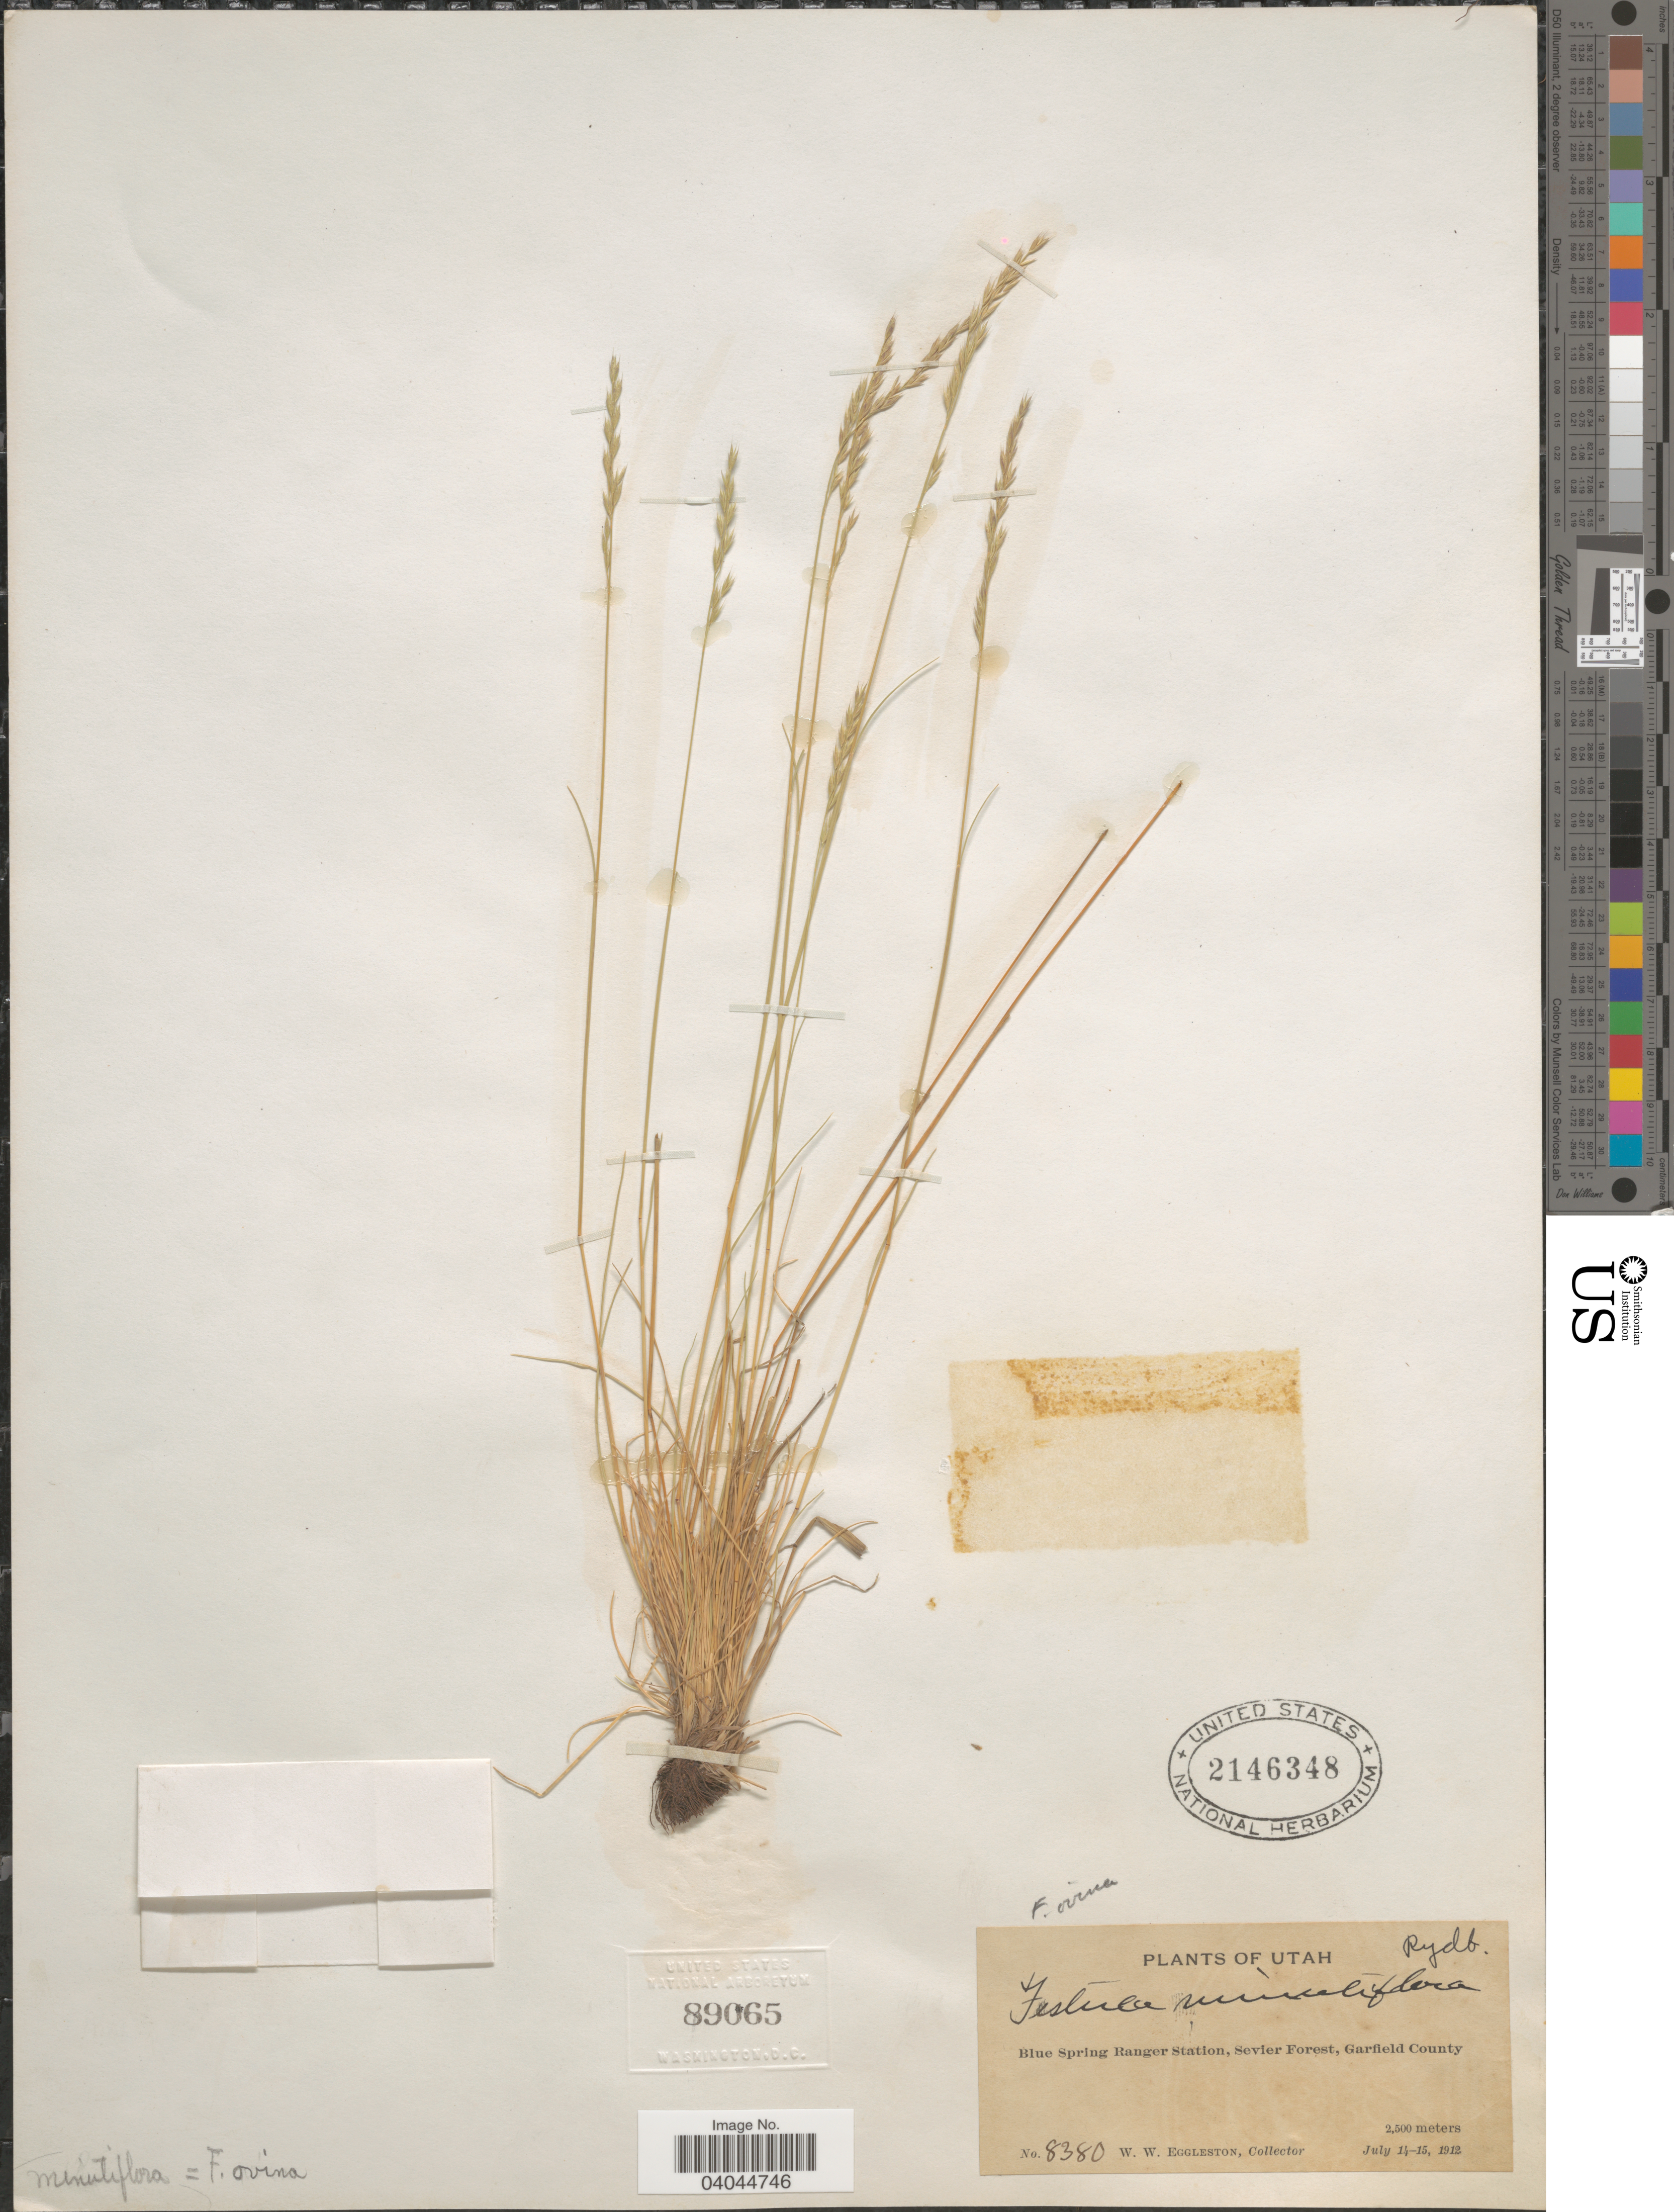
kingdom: Plantae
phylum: Tracheophyta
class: Liliopsida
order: Poales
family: Poaceae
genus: Festuca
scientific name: Festuca ovina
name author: L.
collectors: W. W. Eggleston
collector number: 8380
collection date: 1912-07-14/1912-07-15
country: United States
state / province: Utah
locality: Blue Springs Ranger Station, Sevier Forest, Garfield County.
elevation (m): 2500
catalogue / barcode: US 2146348